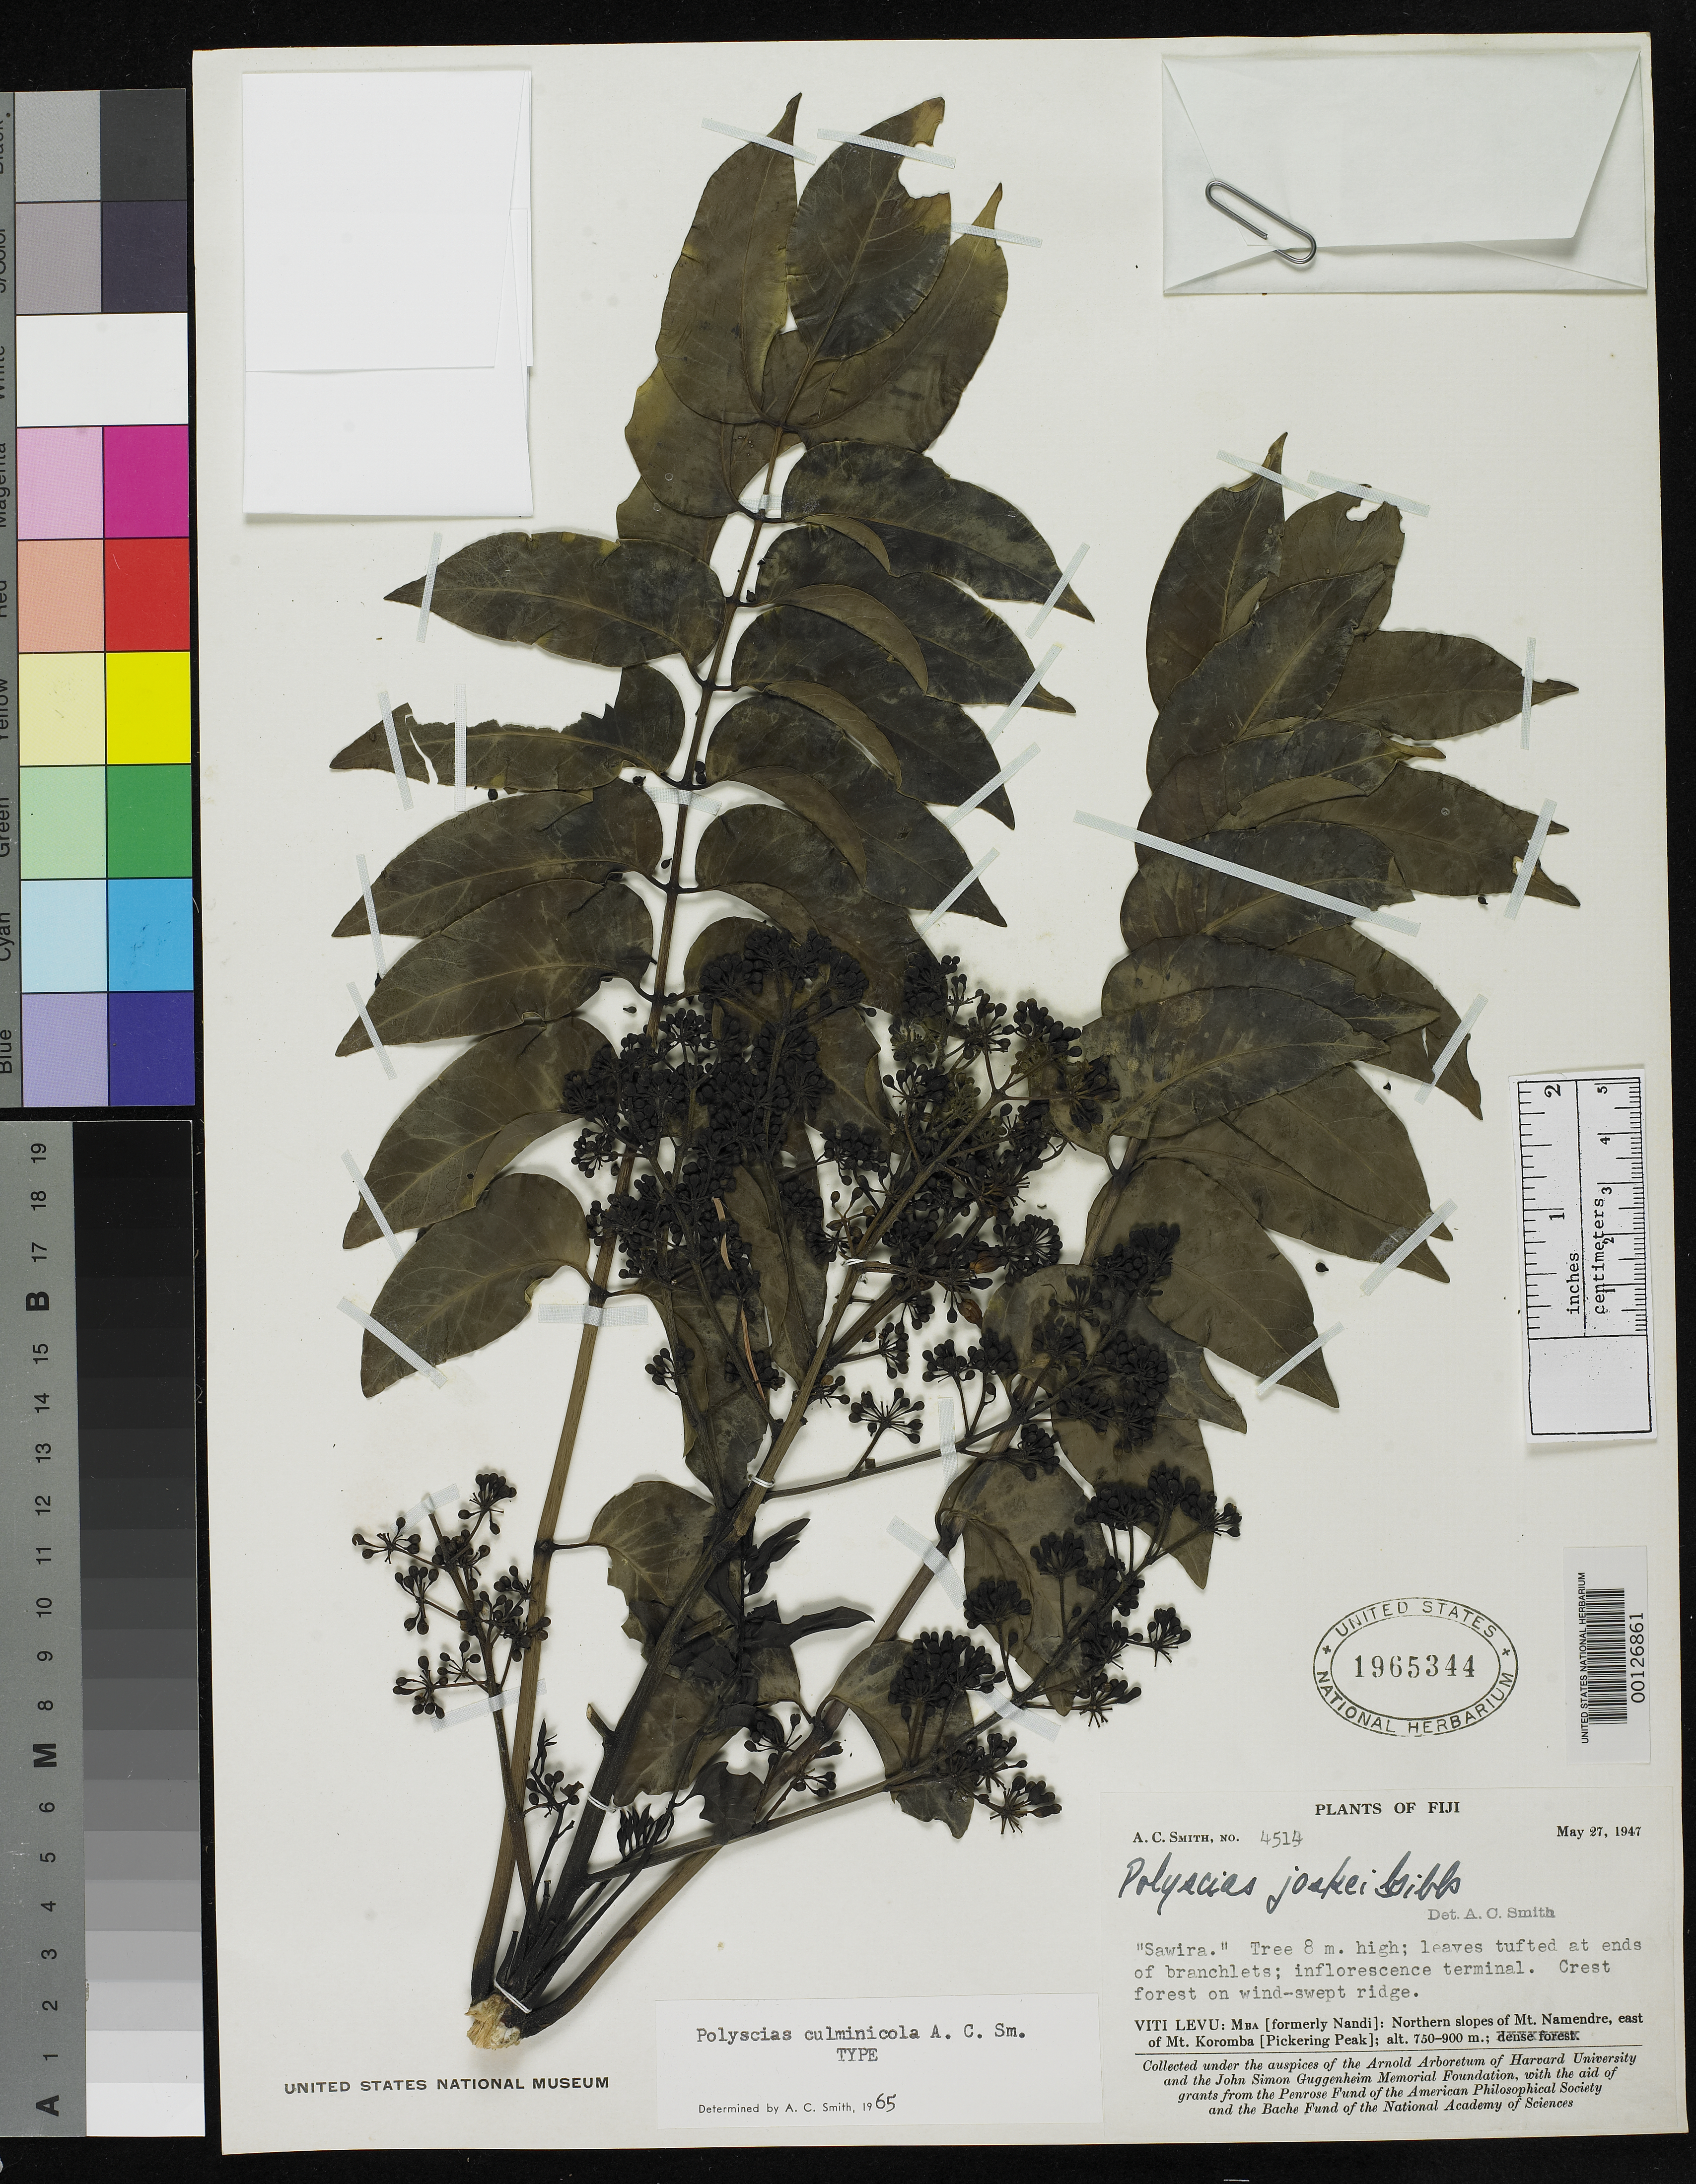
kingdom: Plantae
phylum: Tracheophyta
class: Magnoliopsida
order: Apiales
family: Araliaceae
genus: Polyscias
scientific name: Polyscias culminicola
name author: A.C. Sm.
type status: Holotype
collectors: A. C. Smith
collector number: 4514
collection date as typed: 27 May 1947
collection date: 1947-05-27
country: Fiji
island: Viti Levu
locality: Mba, northern slopes of Mt. Namendre, east of Mt. Koromba. [Viti Levu Group]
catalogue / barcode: US 1965344